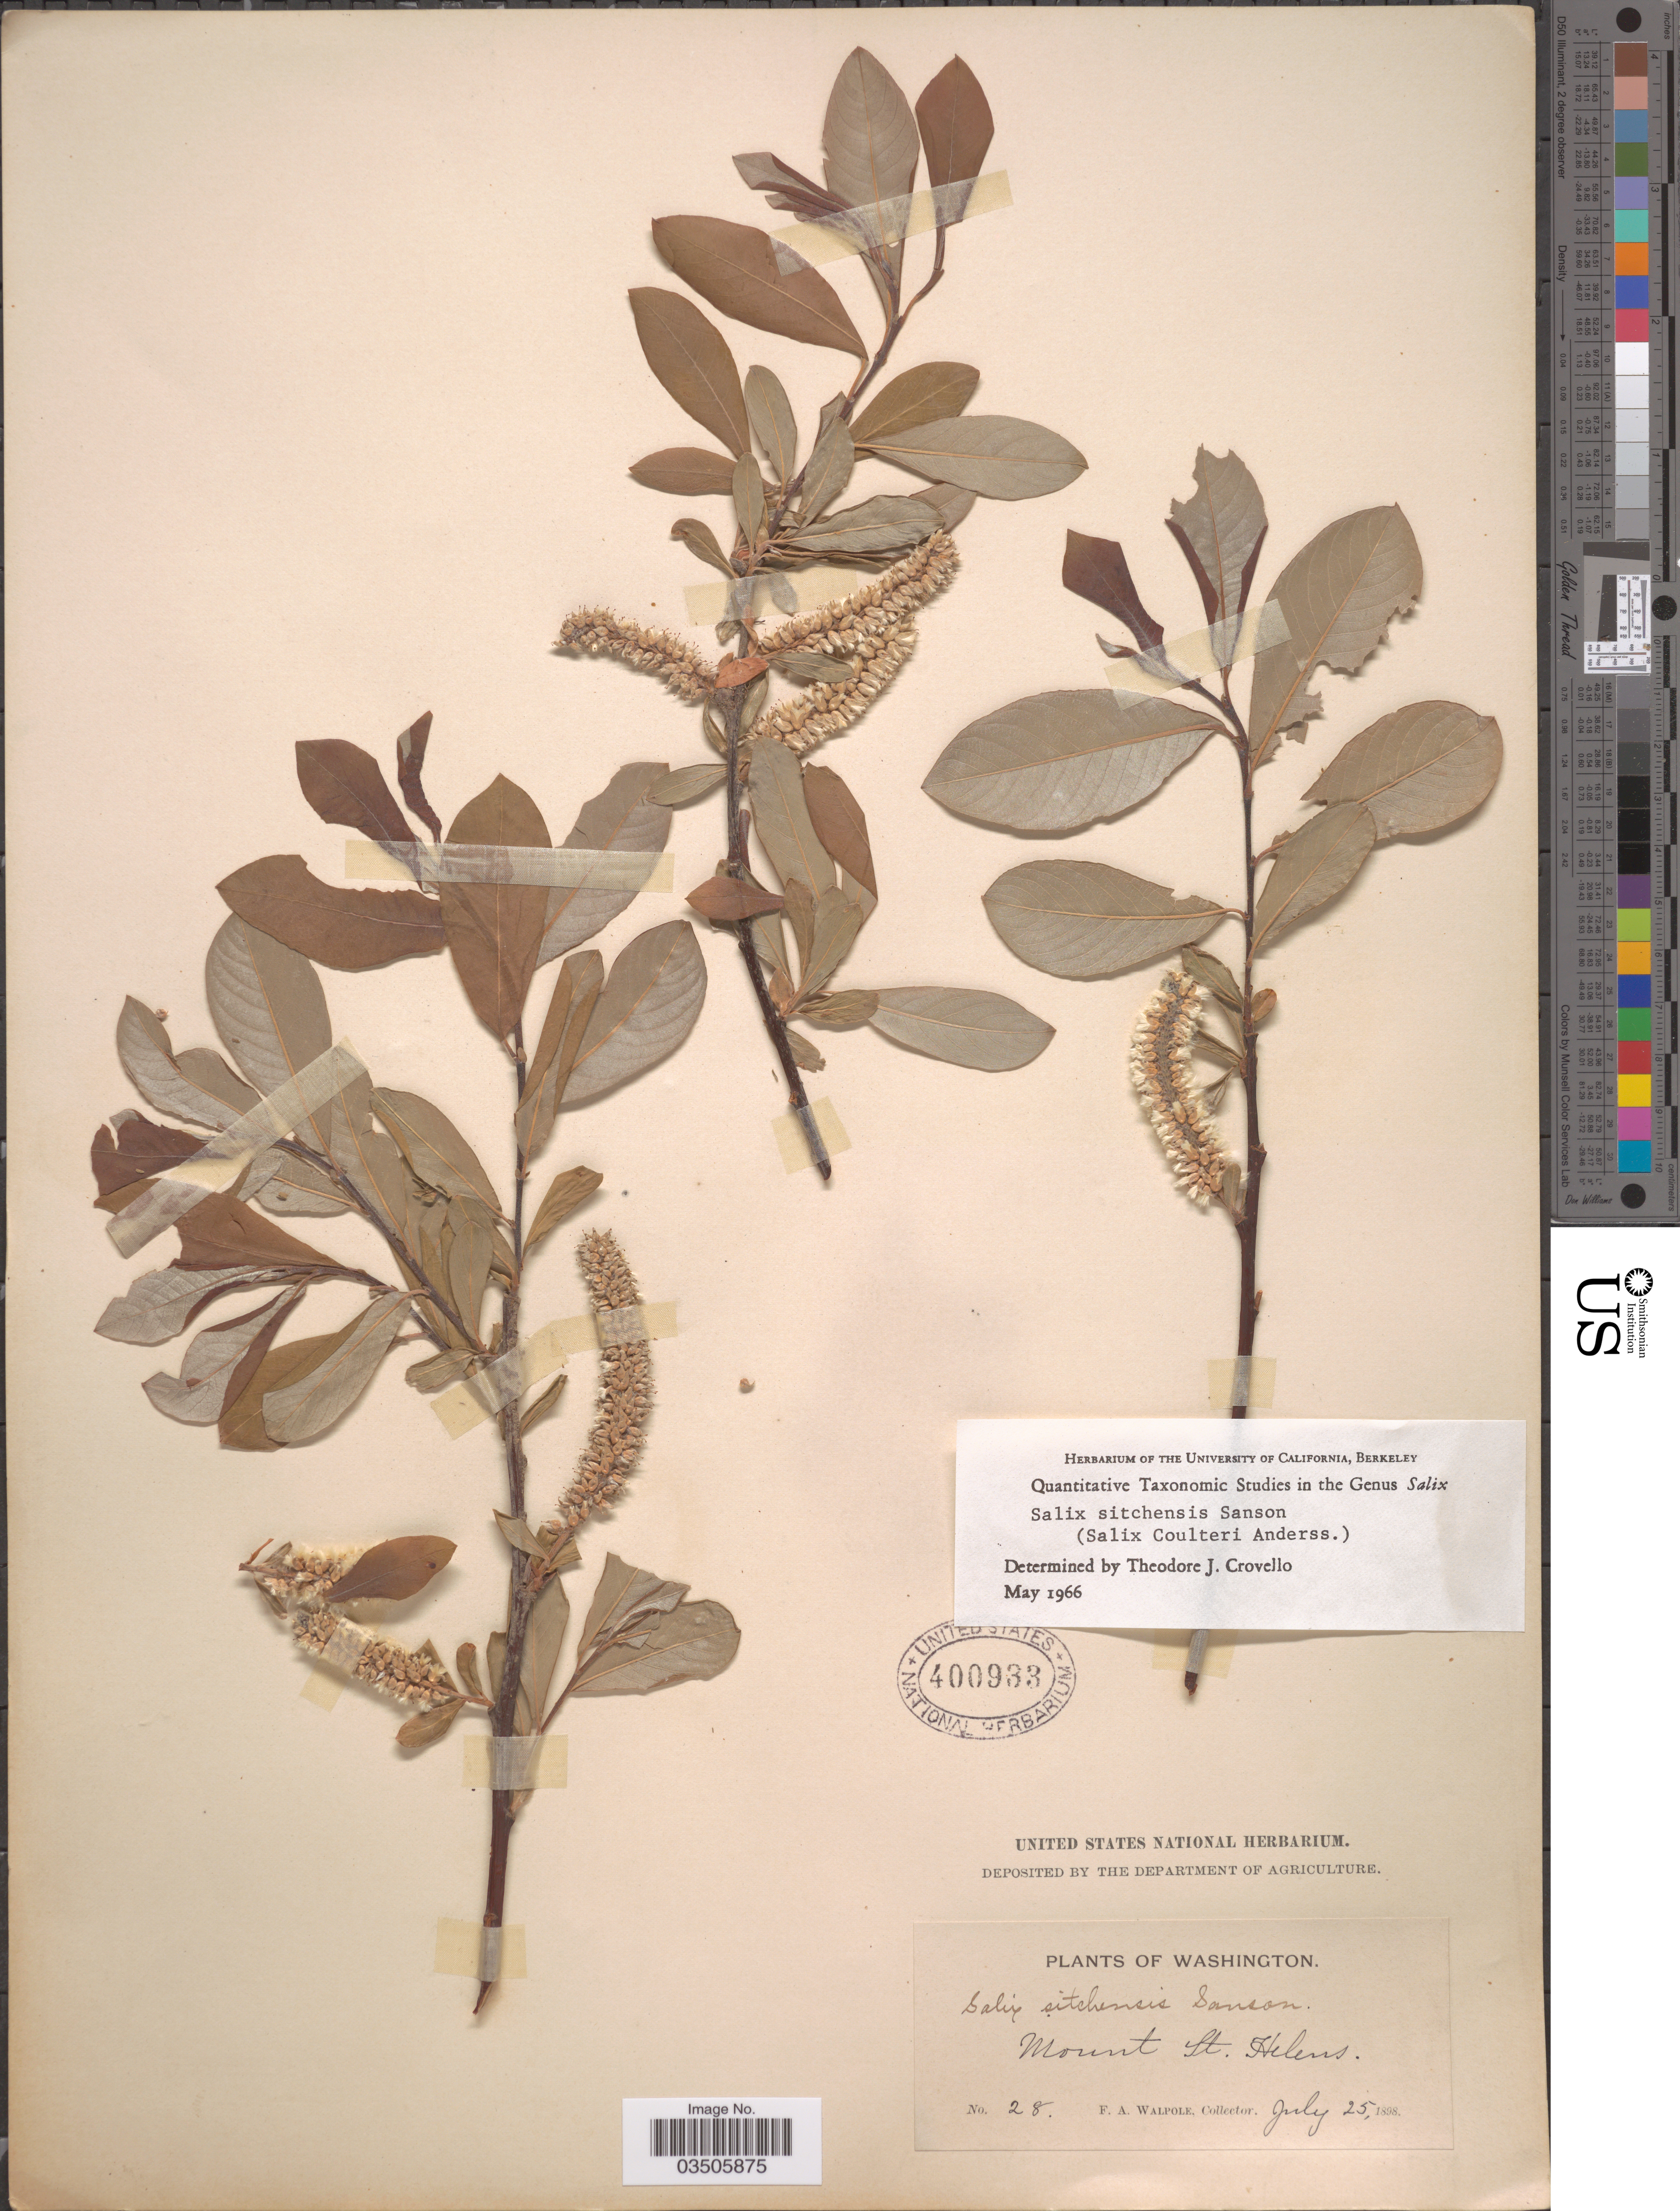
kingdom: Plantae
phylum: Tracheophyta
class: Magnoliopsida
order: Malpighiales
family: Salicaceae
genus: Salix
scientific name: Salix sitchensis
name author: Sanson ex Bong.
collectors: F. Walpole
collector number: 28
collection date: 1898-07-25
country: United States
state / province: Washington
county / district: Skamania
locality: Mount St. Helens.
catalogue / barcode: US 400933